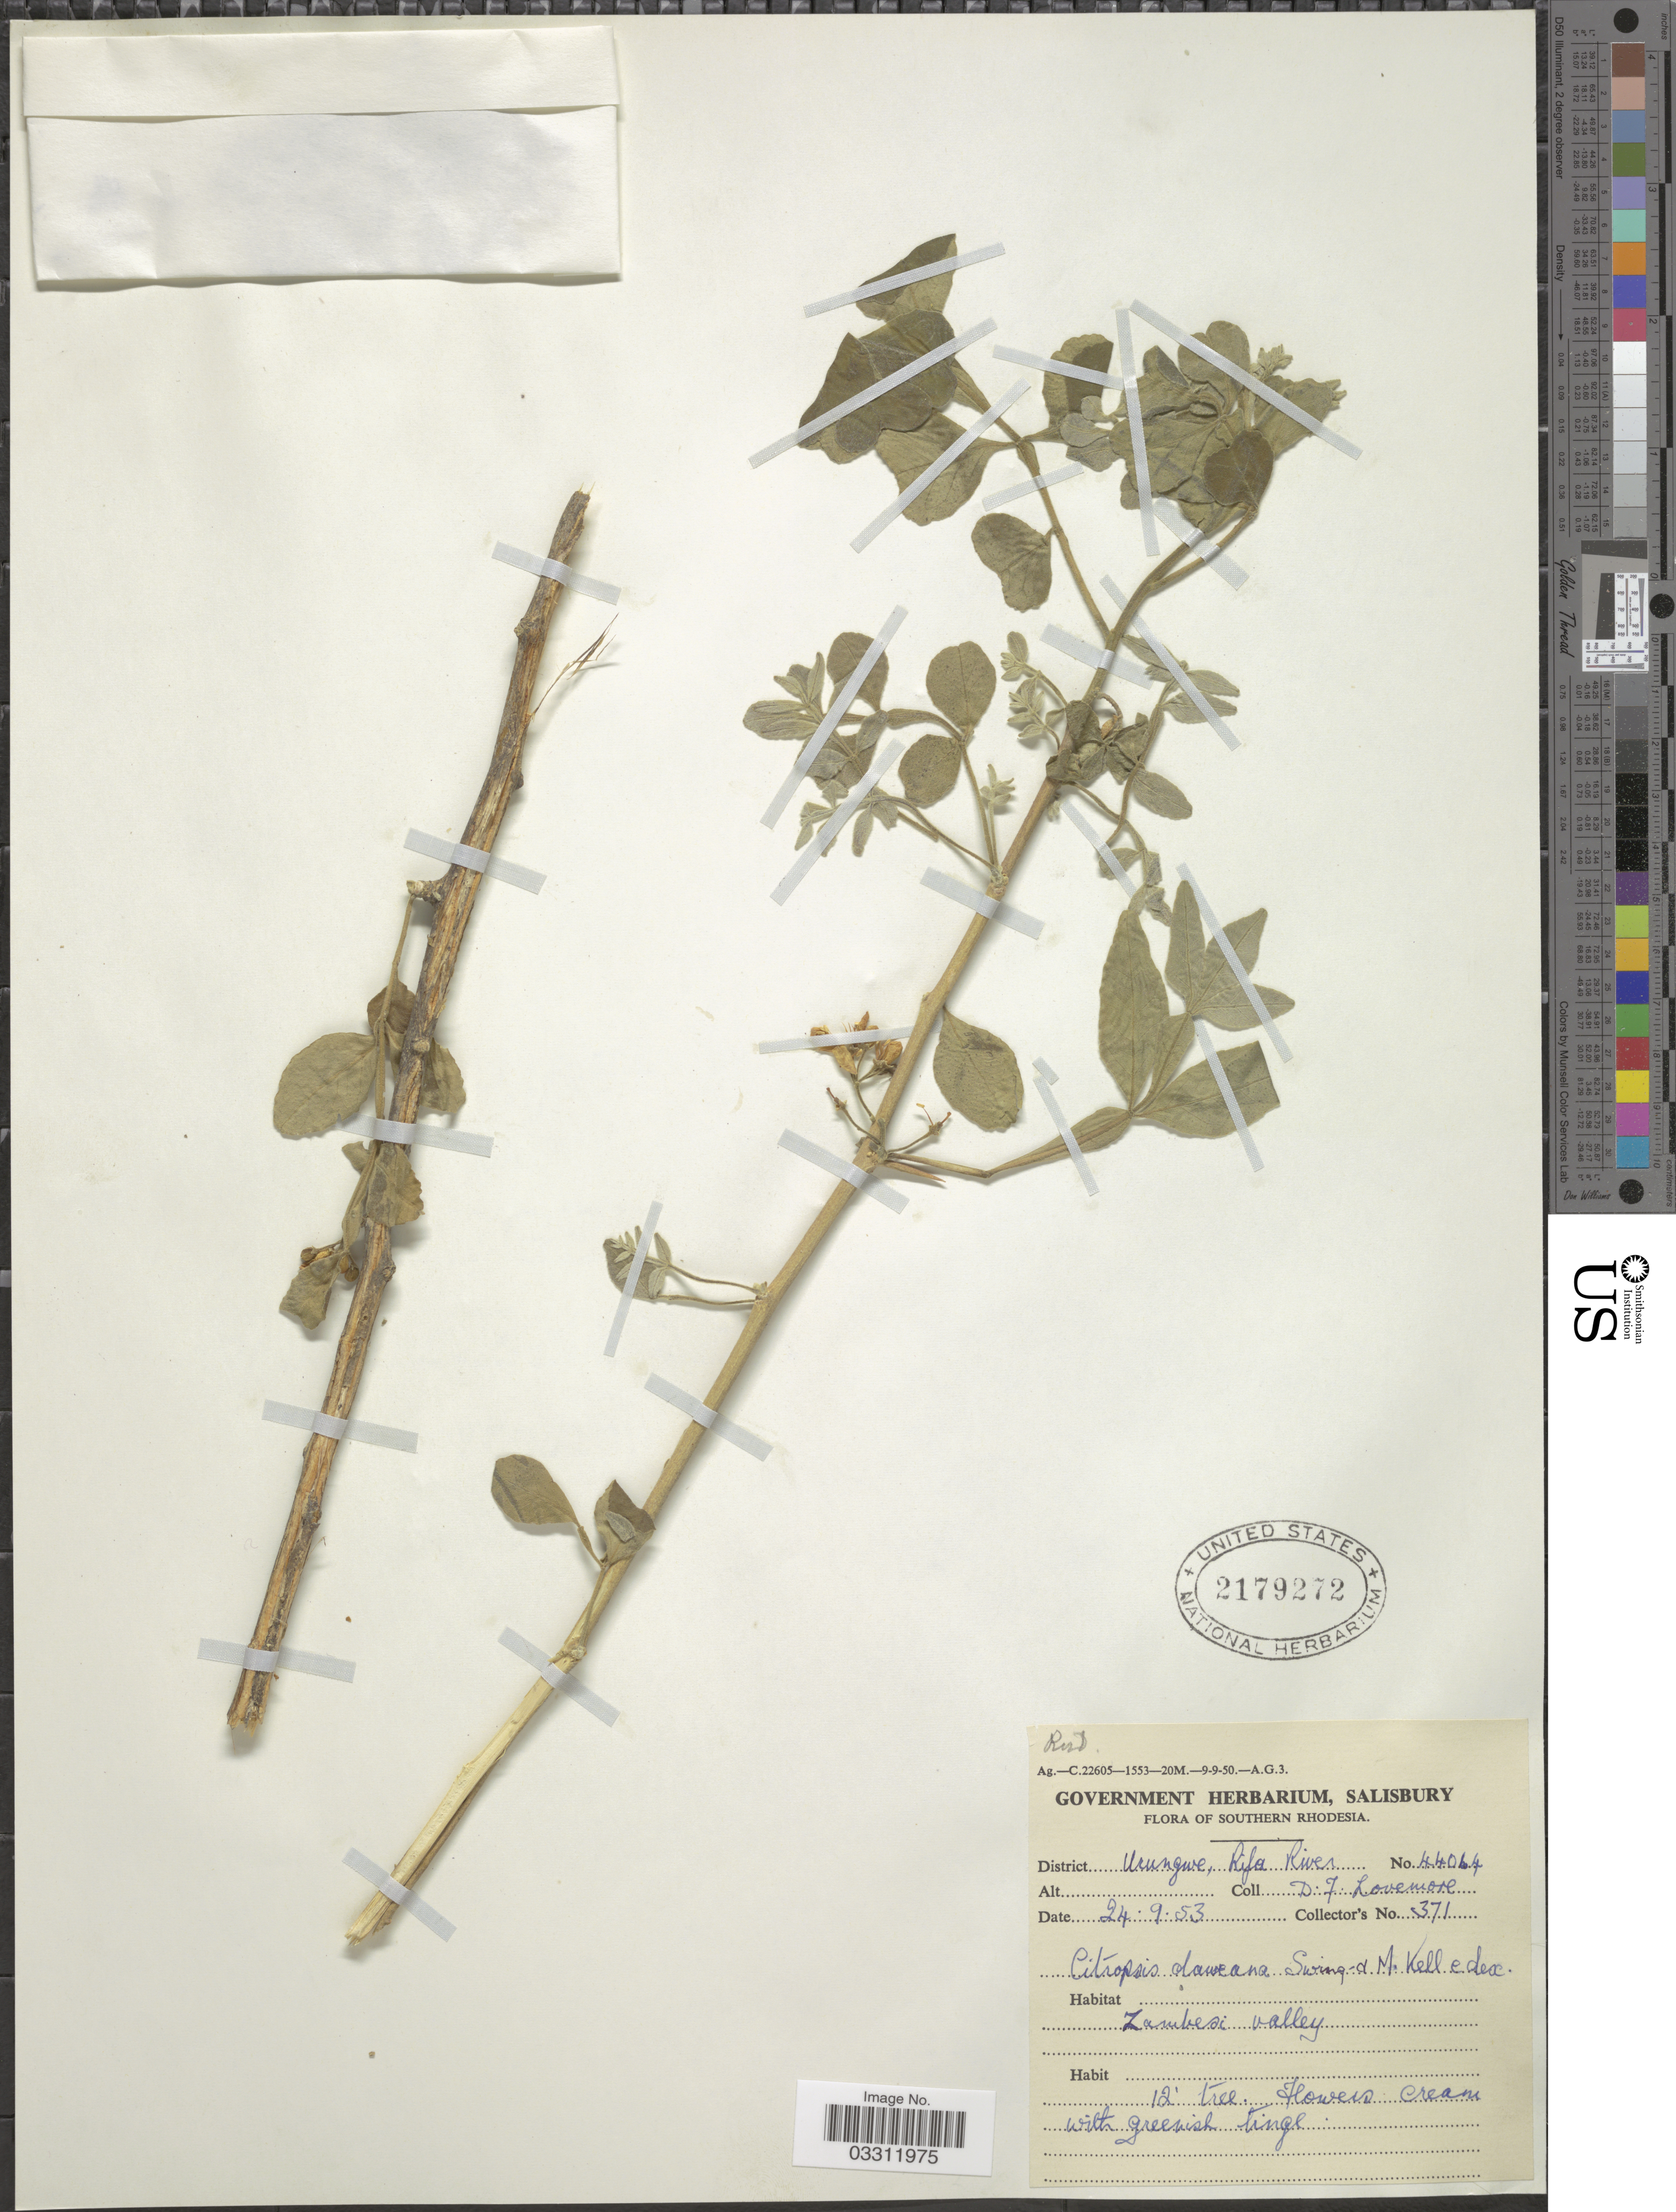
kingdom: Plantae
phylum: Tracheophyta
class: Magnoliopsida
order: Sapindales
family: Rutaceae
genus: Citropsis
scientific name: Citropsis daweana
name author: Swingle & M. Kellerm.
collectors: D. Lovemore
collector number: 371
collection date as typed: Transcribed d/m/y: 24/9/53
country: Zimbabwe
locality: Southern Rhodesia. District Urungwe, Rifa River, Zambesi valley.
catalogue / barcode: US 2179272